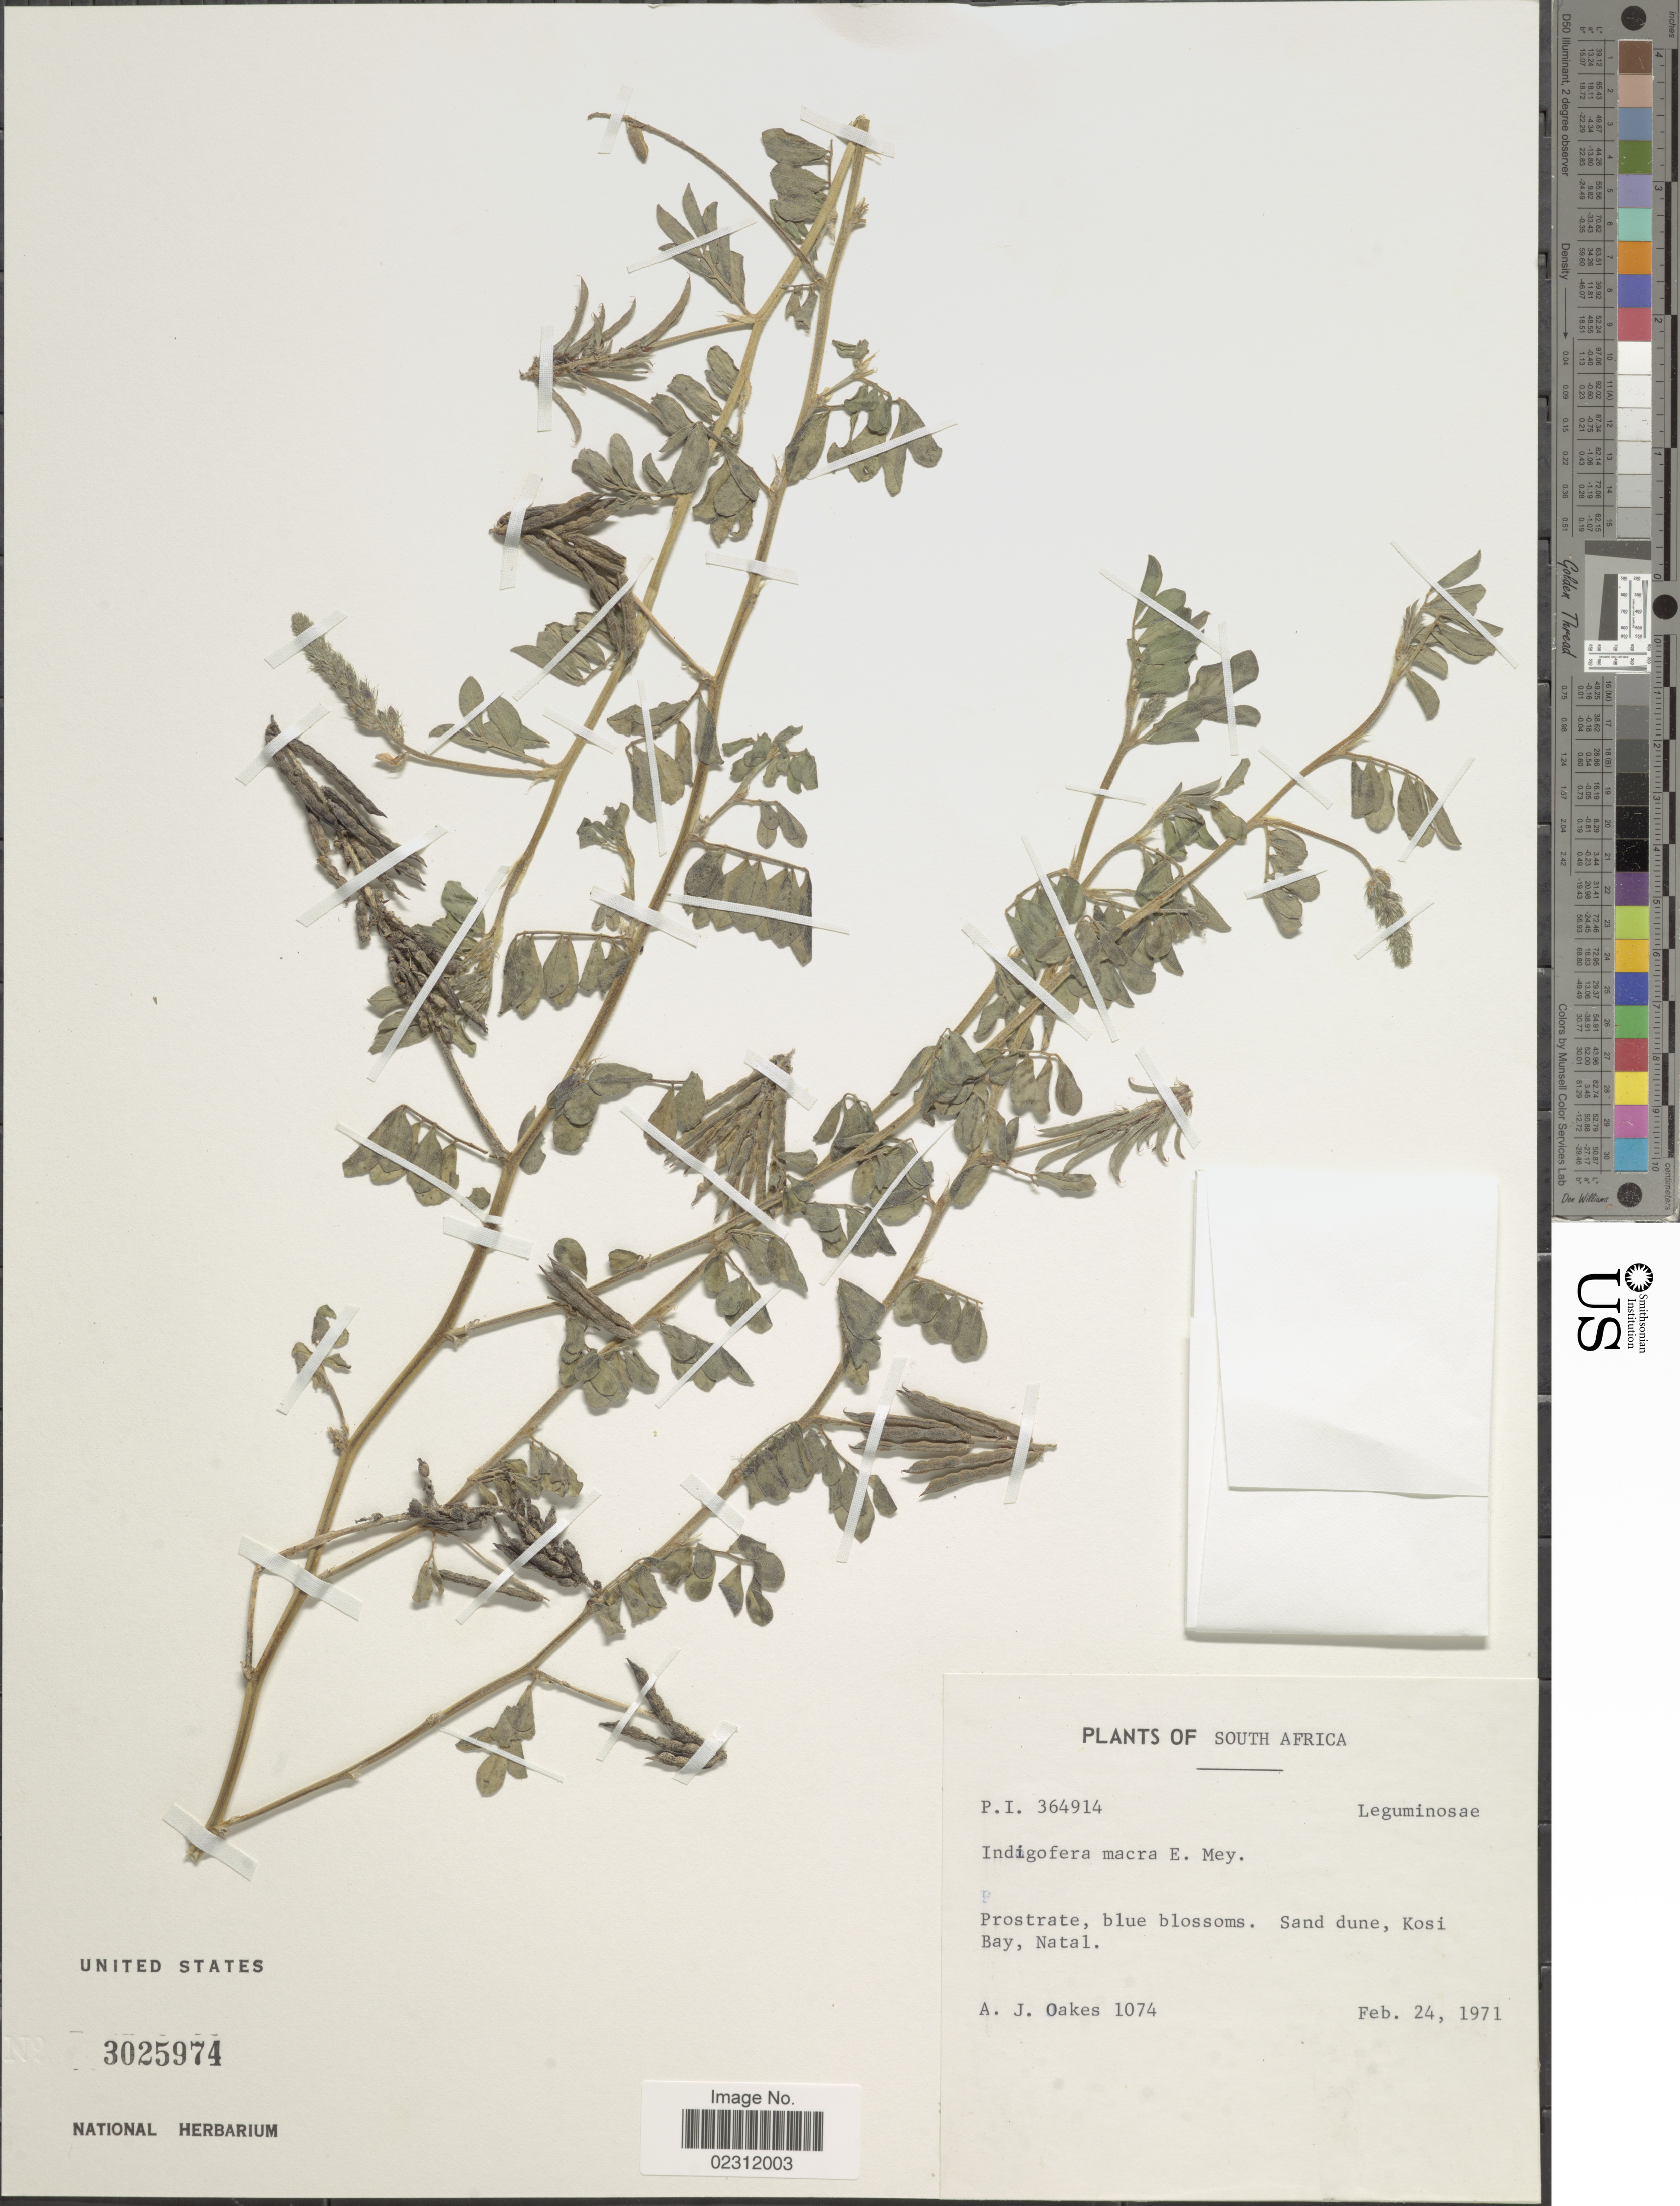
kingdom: Plantae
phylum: Tracheophyta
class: Magnoliopsida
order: Fabales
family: Fabaceae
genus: Indigofera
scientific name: Indigofera macra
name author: E. Mey.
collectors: A. Oakes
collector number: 1074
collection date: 1971-02-24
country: South Africa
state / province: KwaZulu-Natal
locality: Prostrate, Kosi Bay, Natal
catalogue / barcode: US 3025974